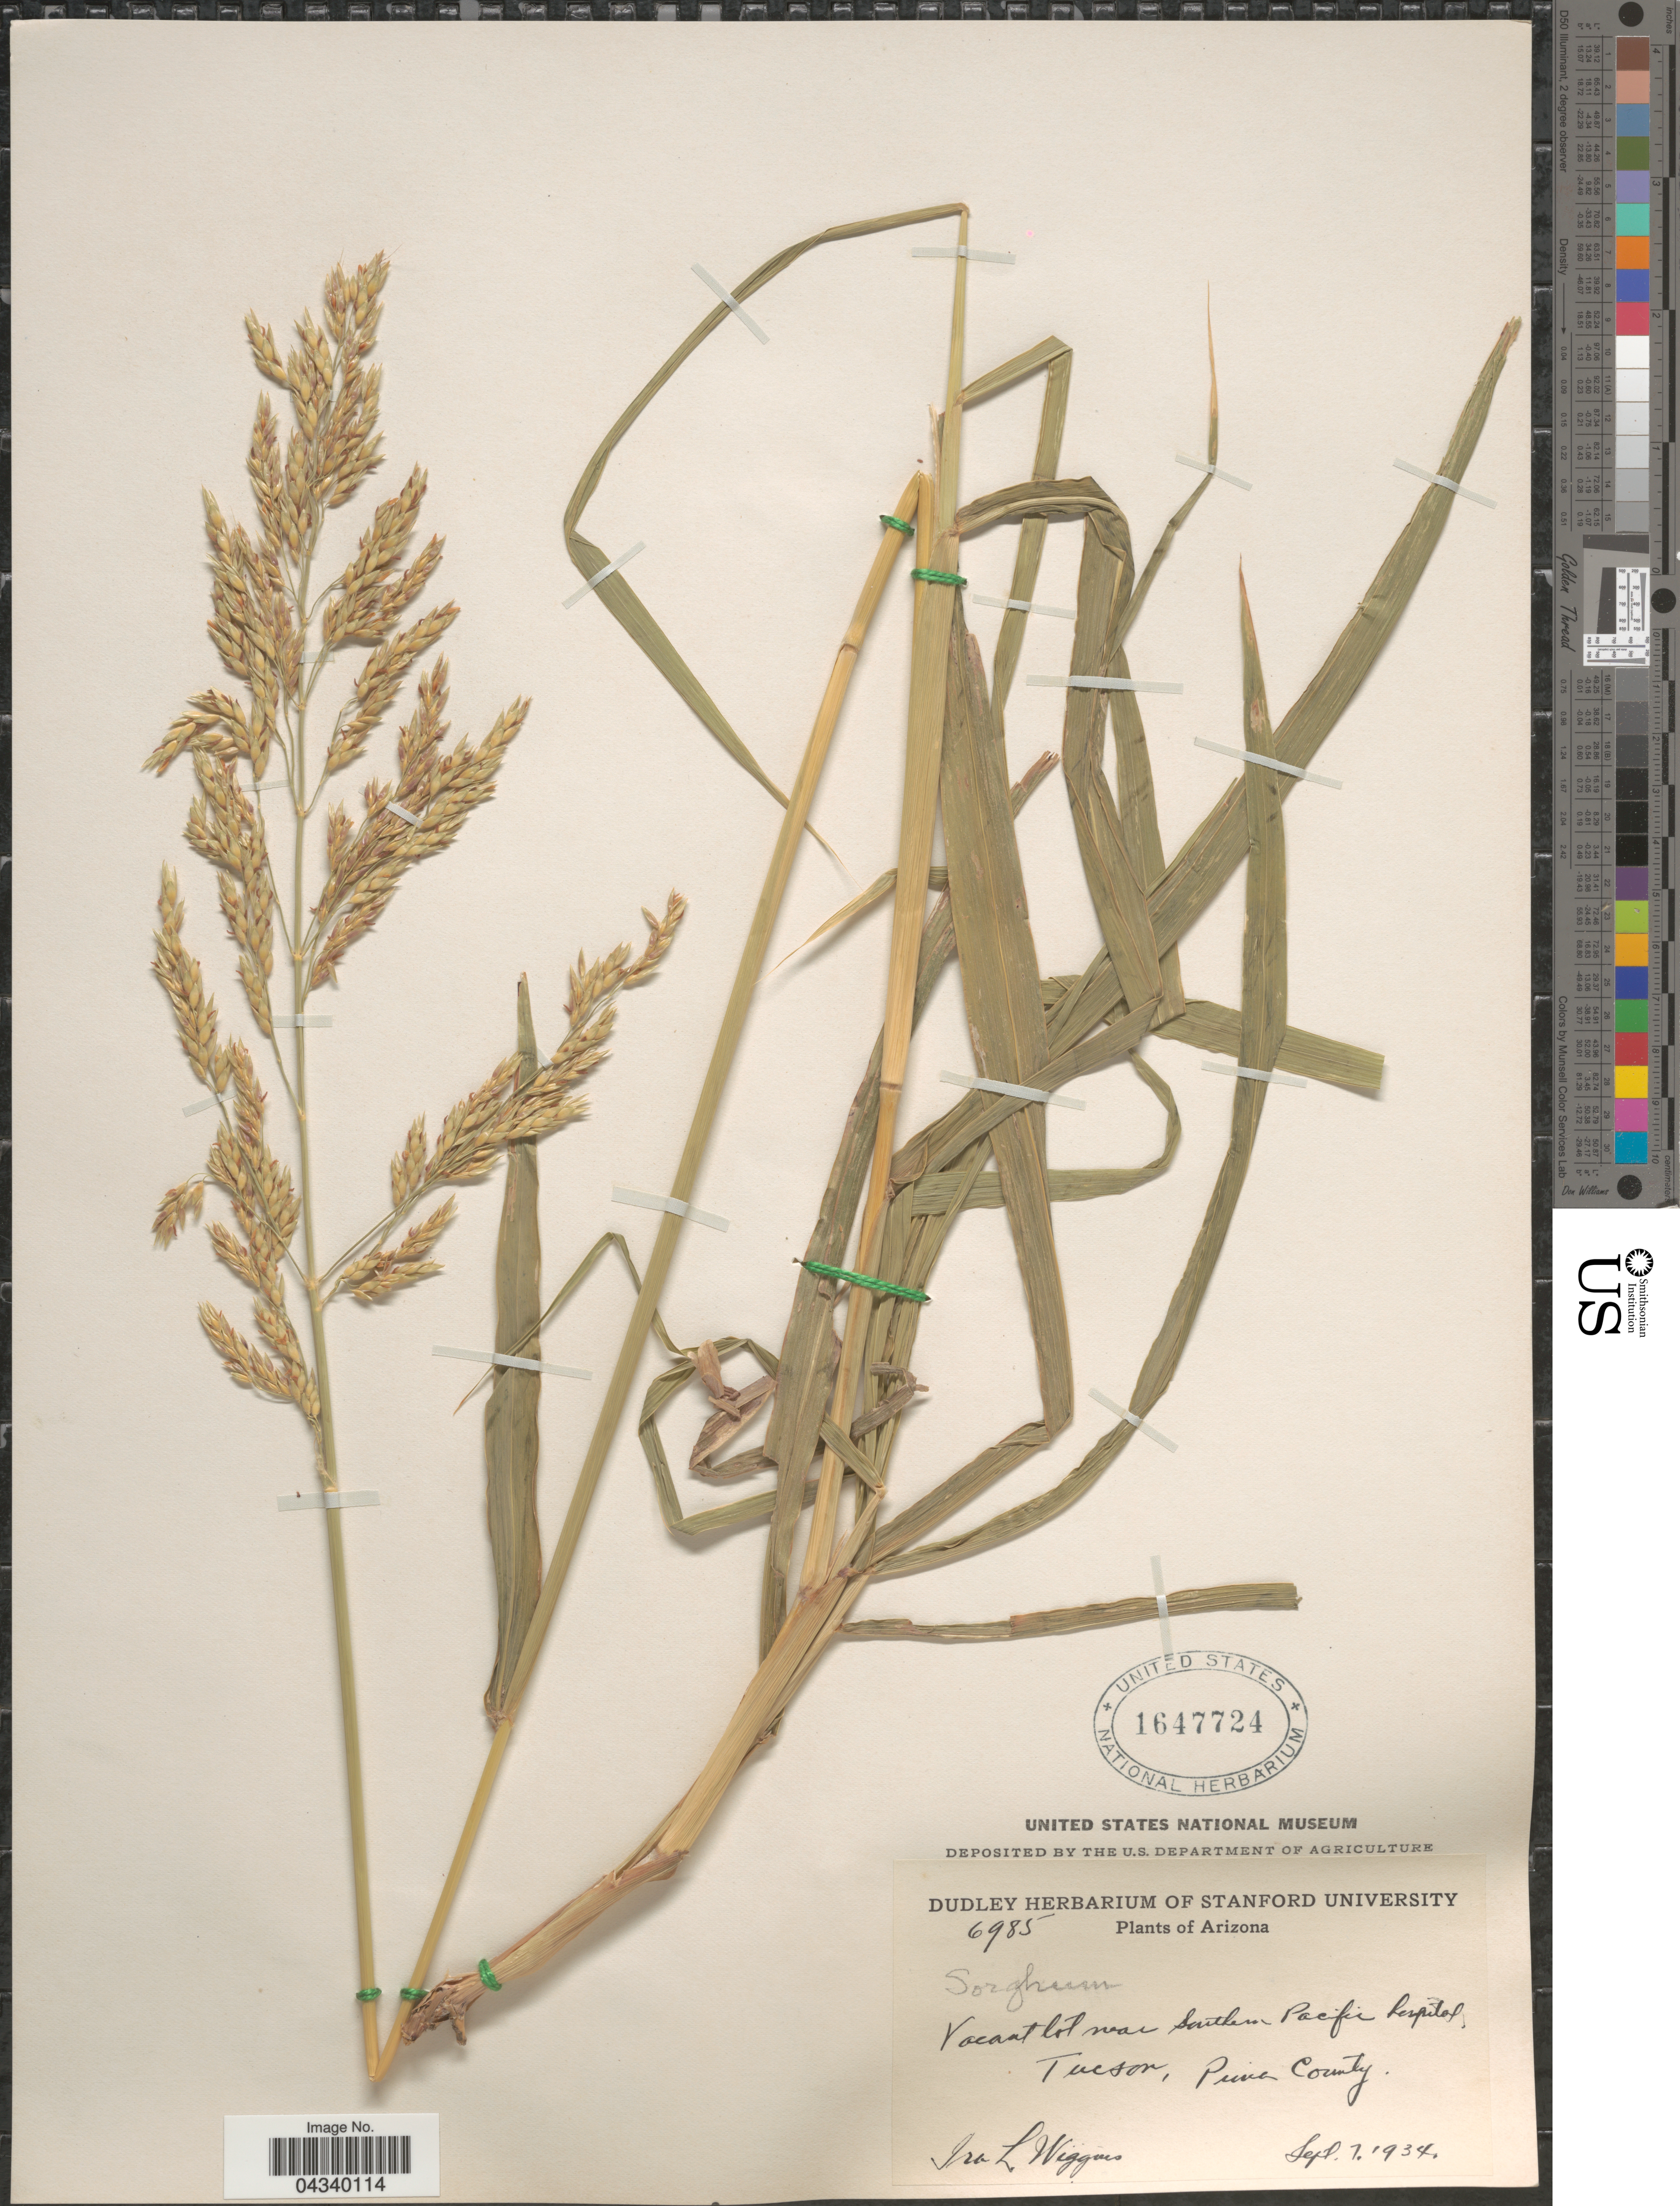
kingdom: Plantae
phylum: Tracheophyta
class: Liliopsida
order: Poales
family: Poaceae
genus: Sorghum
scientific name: Sorghum halepense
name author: (L.) Pers.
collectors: I. L. Wiggins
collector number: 6985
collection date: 1934-09-07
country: United States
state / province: Arizona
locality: Vacant lot near Southern Pacific hospital. Tucson, Pierce County.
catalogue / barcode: US 1647724